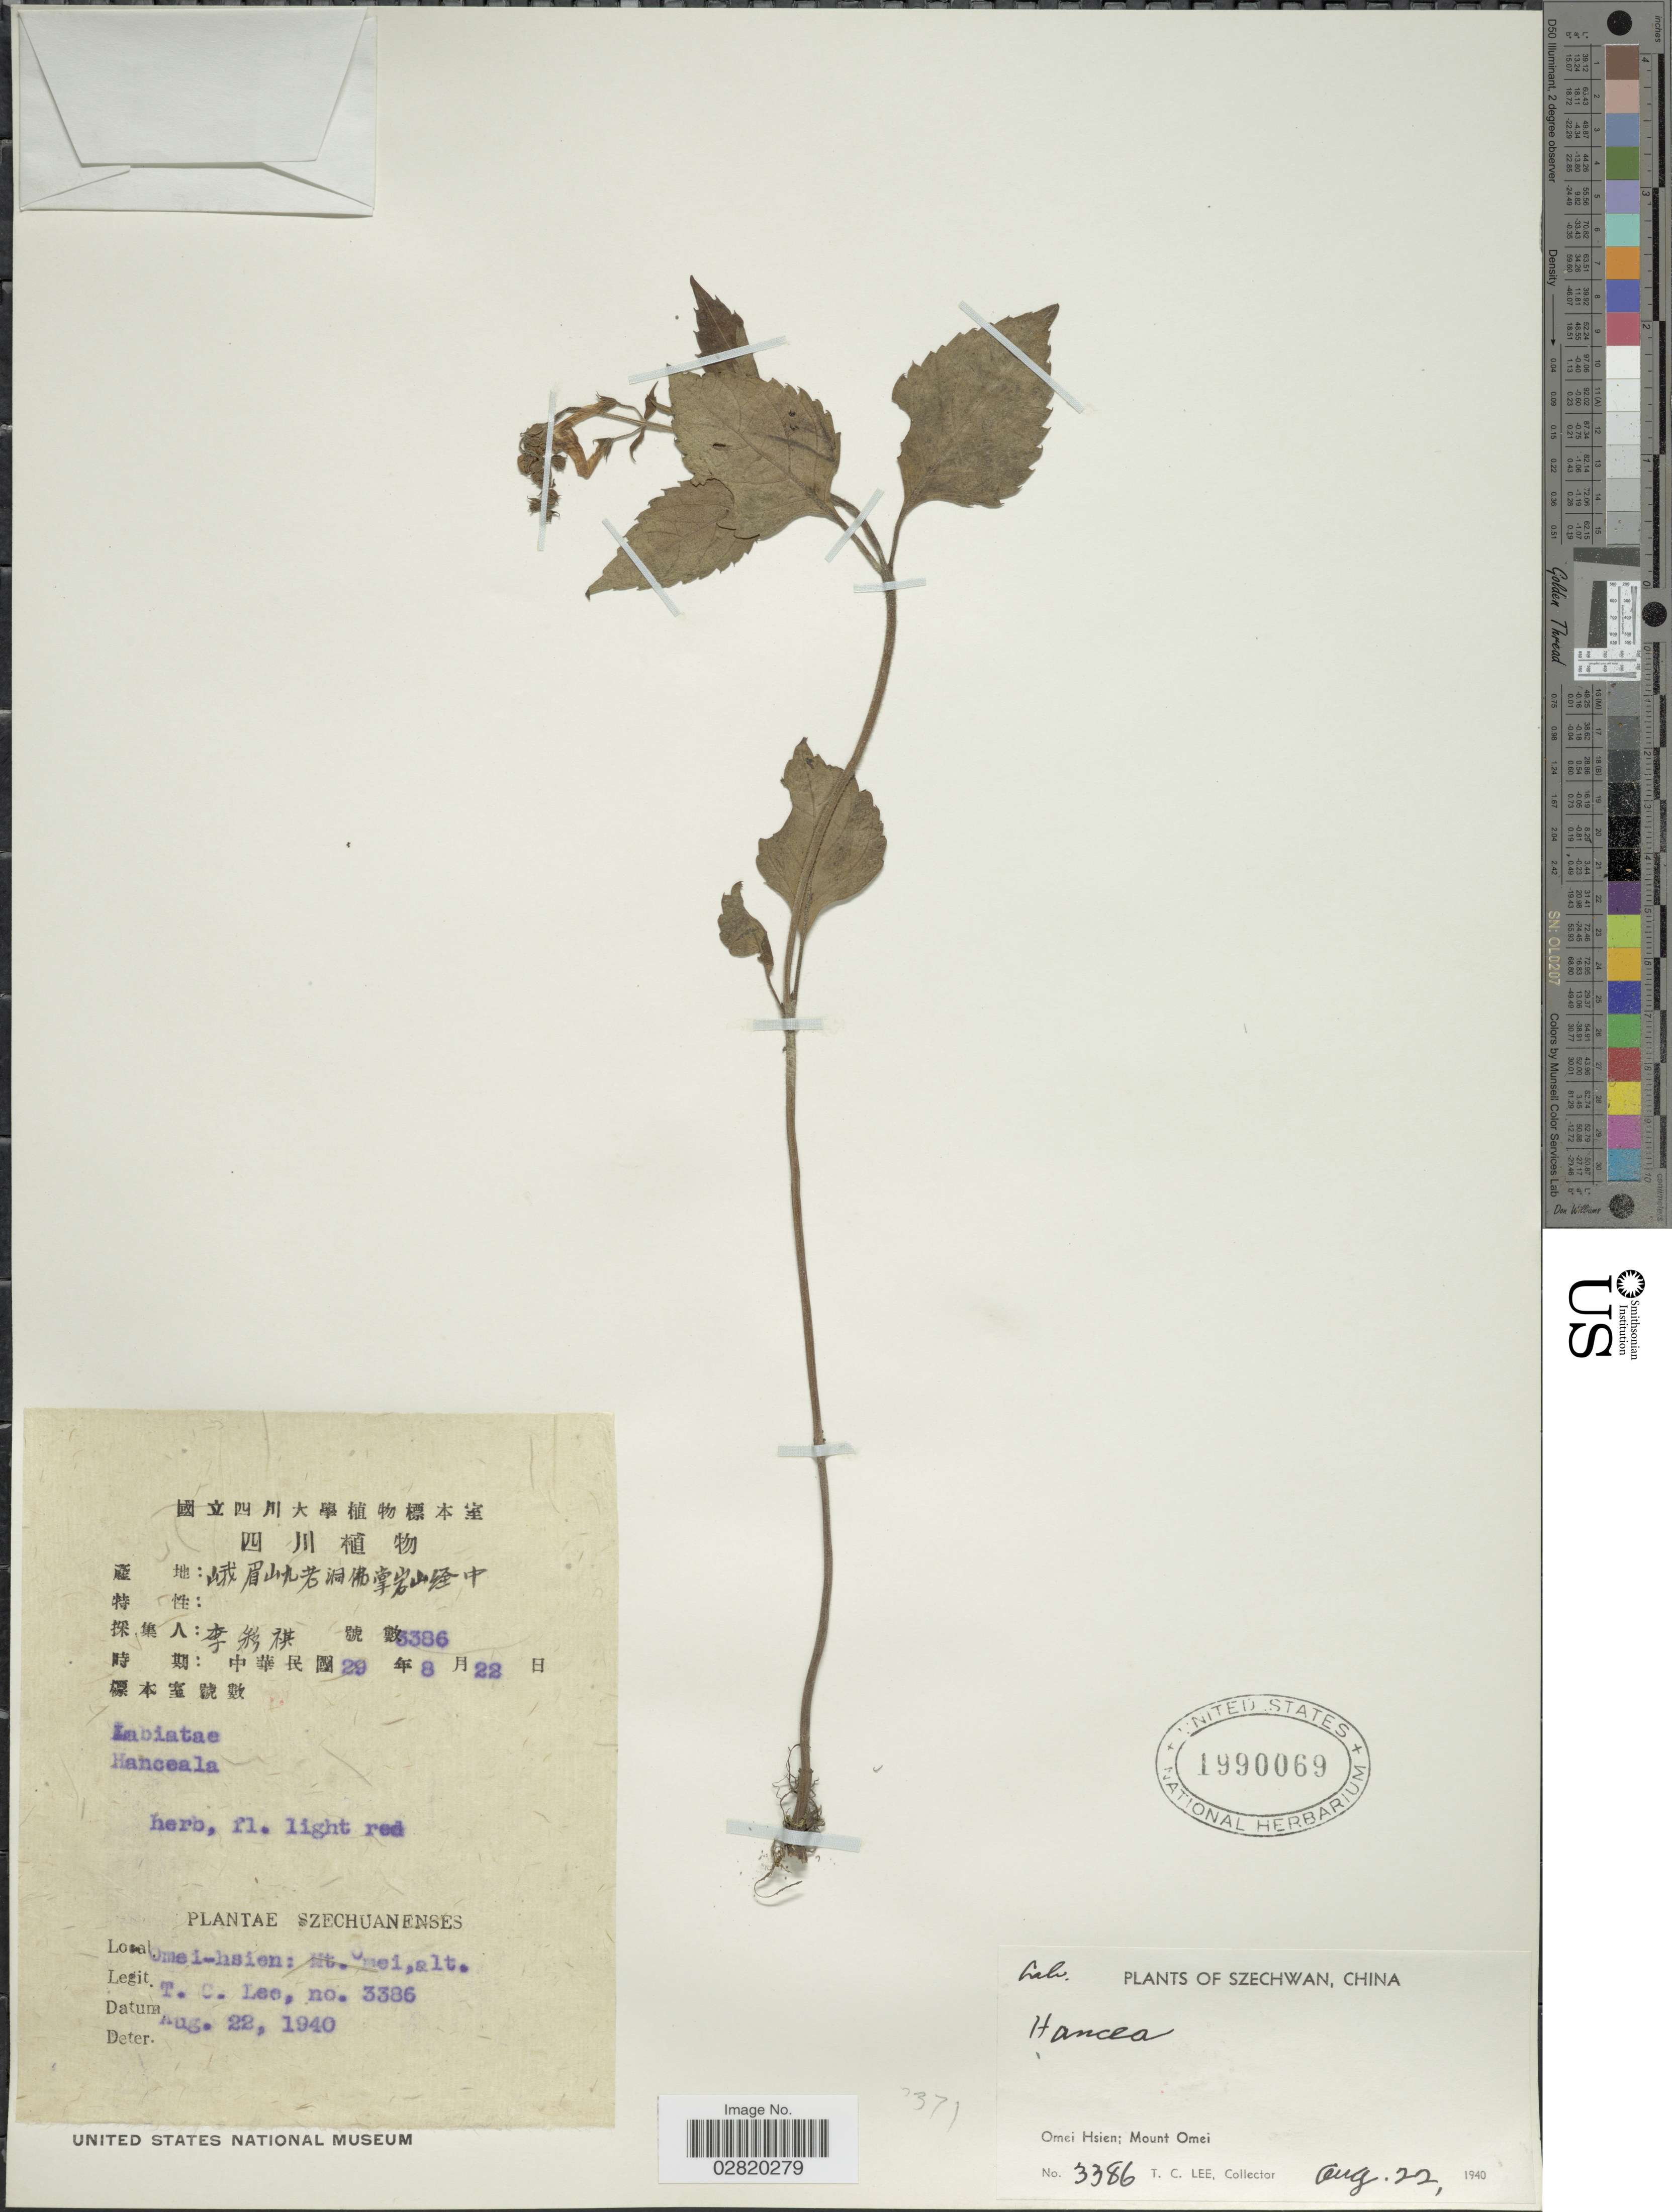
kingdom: Plantae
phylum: Tracheophyta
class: Magnoliopsida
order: Lamiales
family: Lamiaceae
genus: Hanceola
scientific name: Hanceola sp.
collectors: T. Lee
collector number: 3386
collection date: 1940-08-22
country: China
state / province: Sichuan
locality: Szechwan. Omei Hsien: Mount Omei.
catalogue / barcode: US 1990069